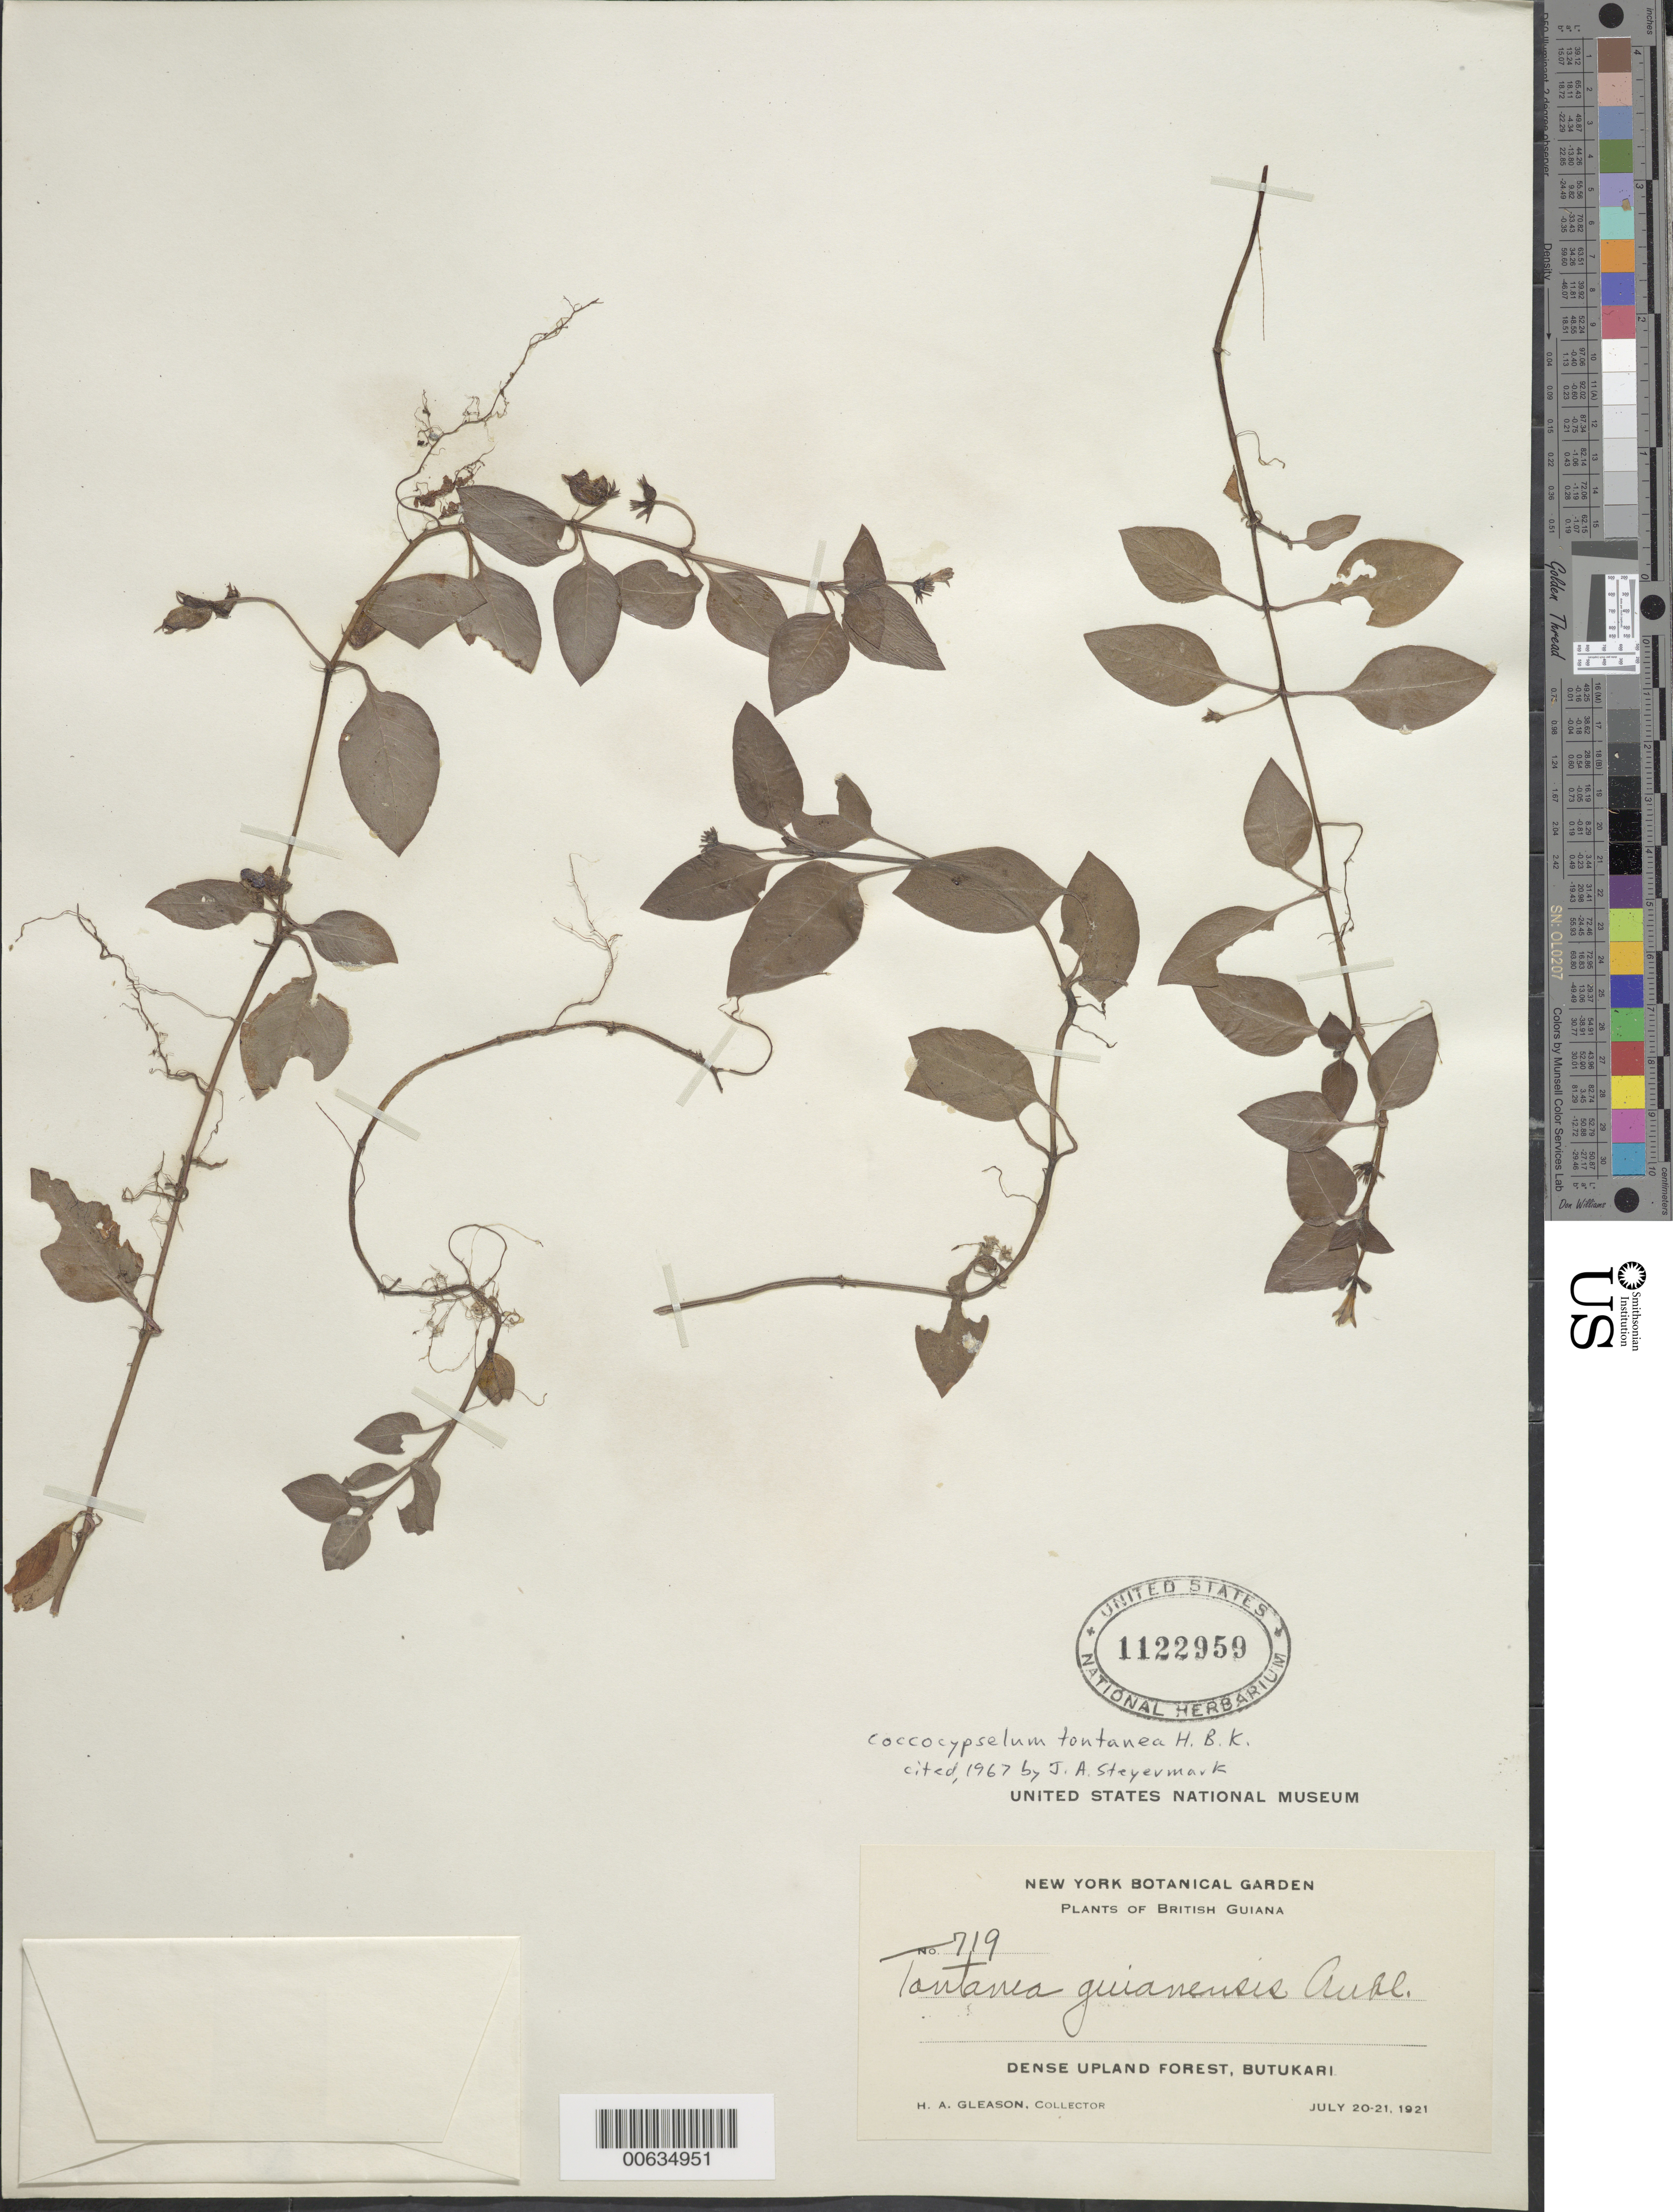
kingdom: Plantae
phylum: Tracheophyta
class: Magnoliopsida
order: Gentianales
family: Rubiaceae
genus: Coccocypselum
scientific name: Coccocypselum tontanea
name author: Kunth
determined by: Steyermark, Julian A., (VEN)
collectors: H. A. Gleason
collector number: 719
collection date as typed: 20-Jul-21 to 21-Jul-21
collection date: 1921-07-20/1921-07-21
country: Guyana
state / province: U. Demerara-Berbice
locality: Butukari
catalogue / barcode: US 1122959